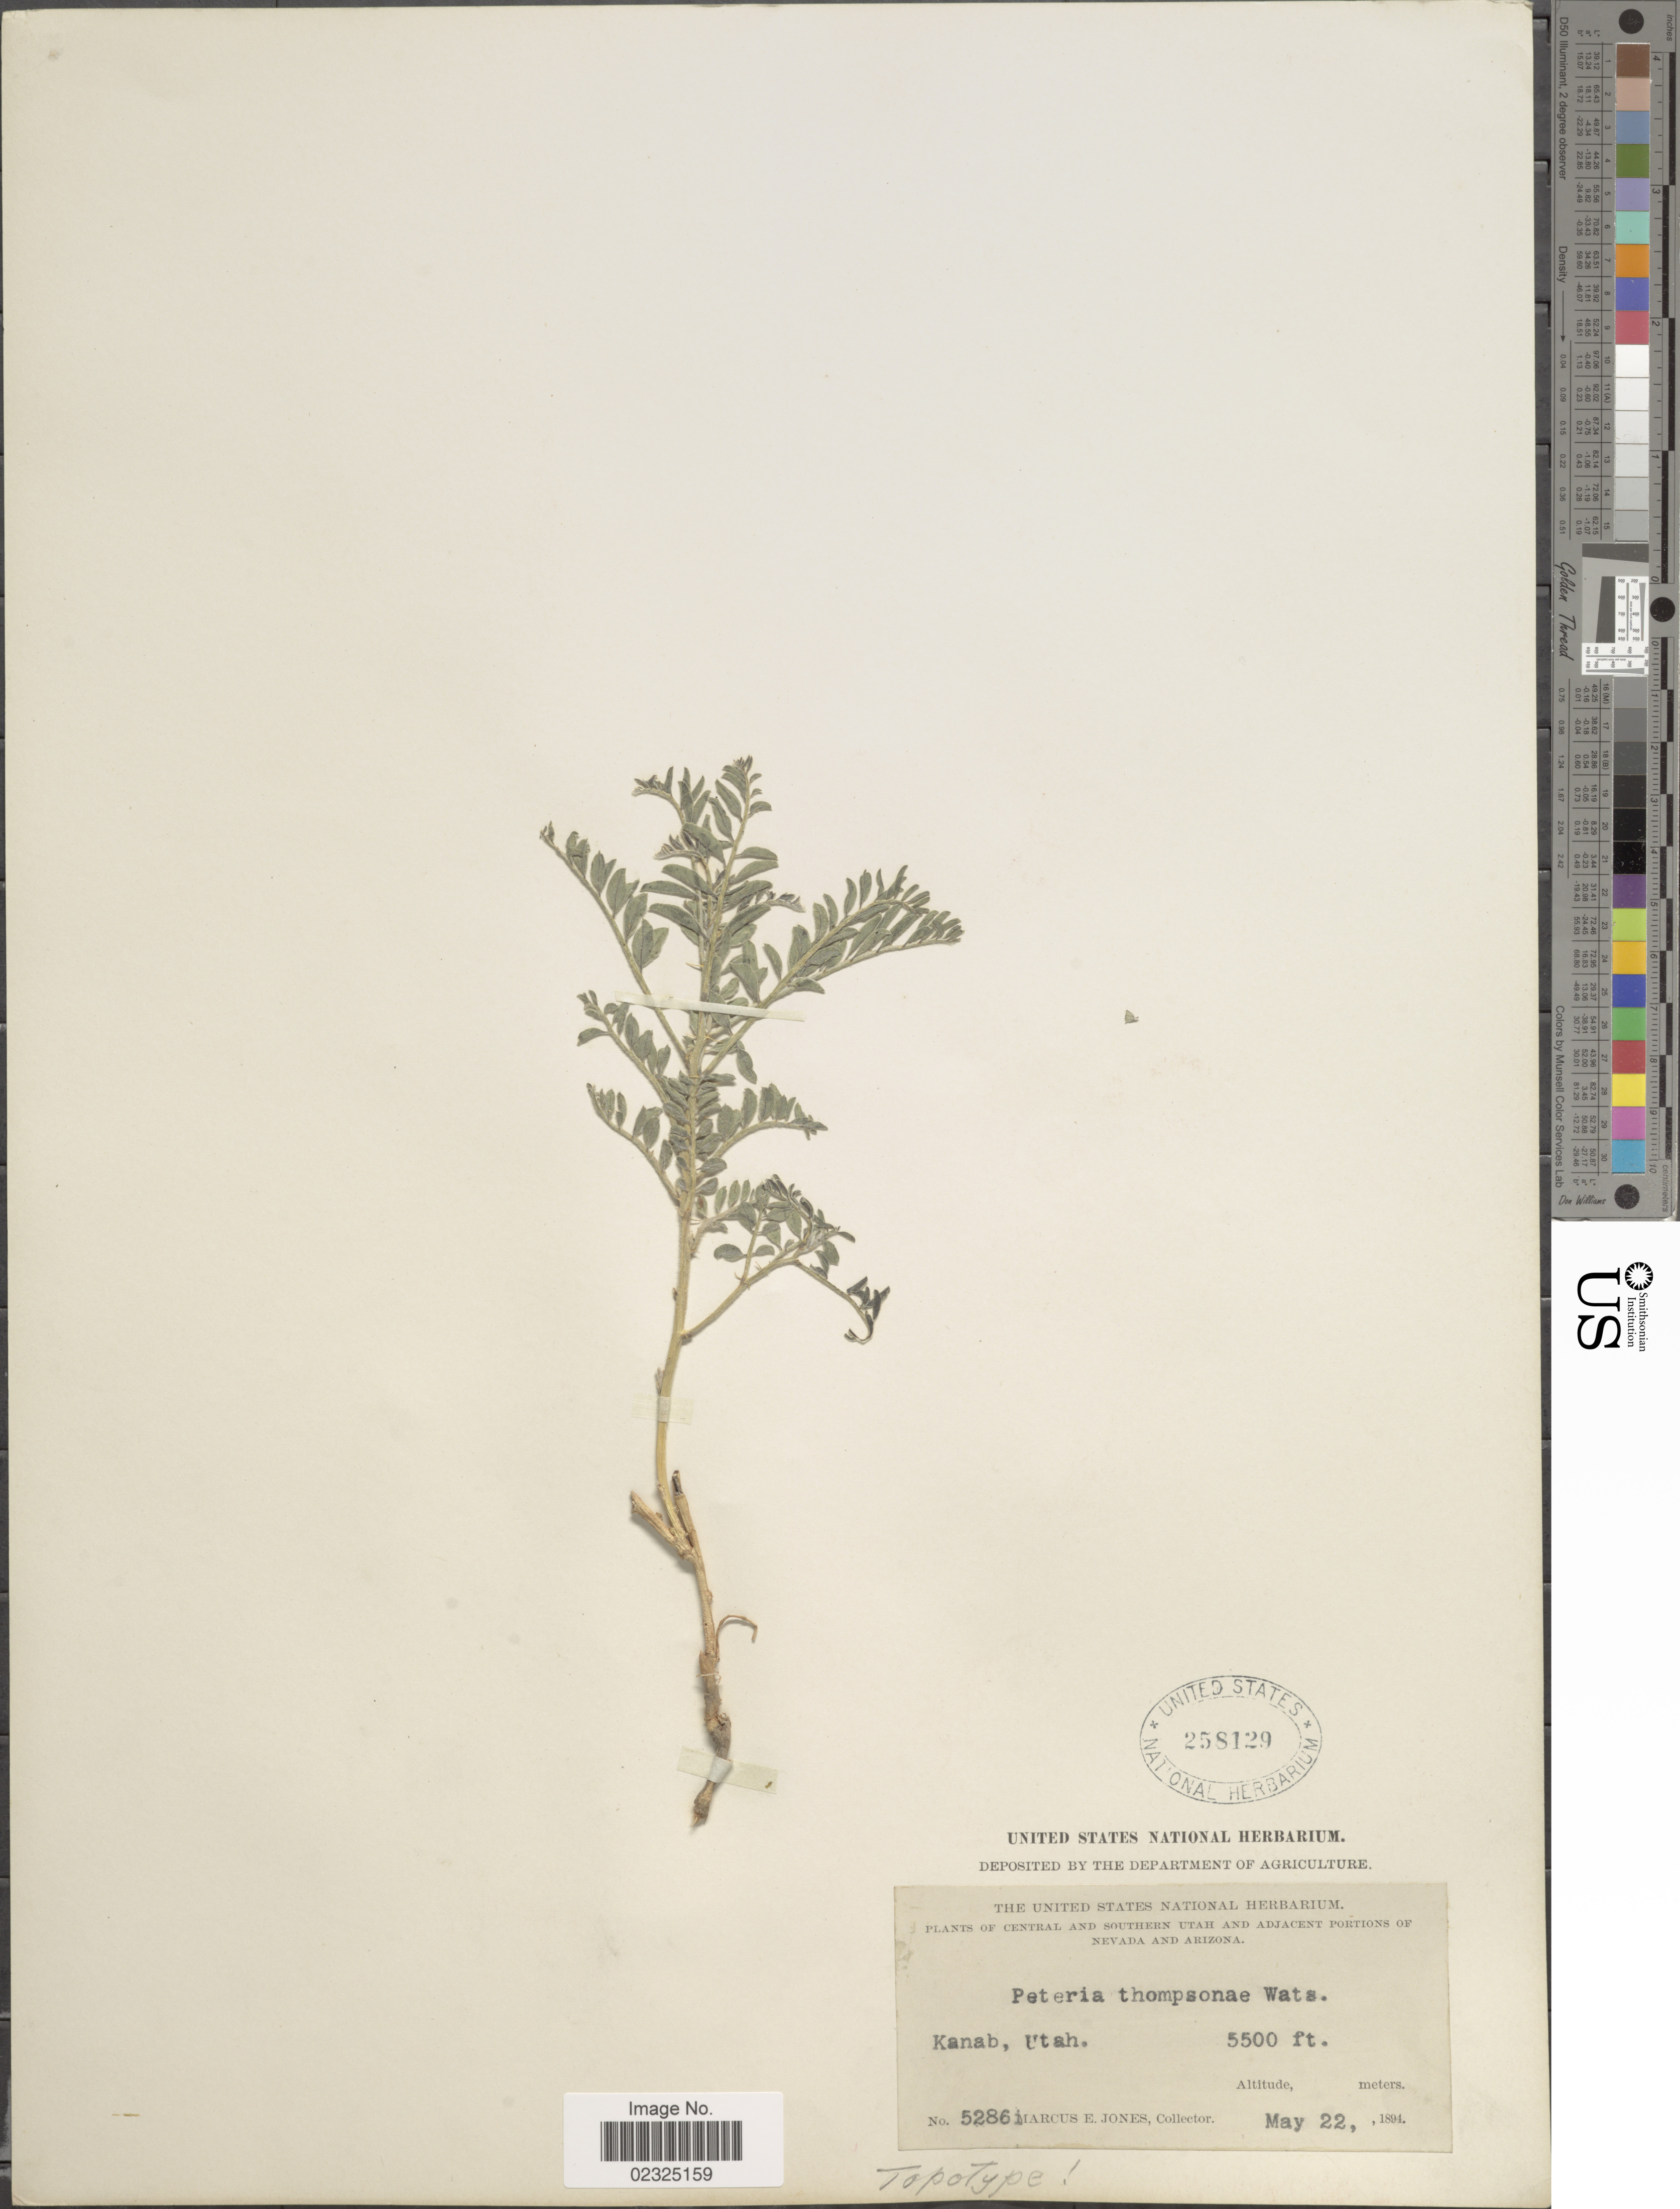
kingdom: Plantae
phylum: Tracheophyta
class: Magnoliopsida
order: Fabales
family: Fabaceae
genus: Peteria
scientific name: Peteria thompsonae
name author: S. Watson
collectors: M. E. Jones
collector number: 5286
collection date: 1894-05-22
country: United States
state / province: Utah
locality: Kanab.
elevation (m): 1676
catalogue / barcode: US 258129